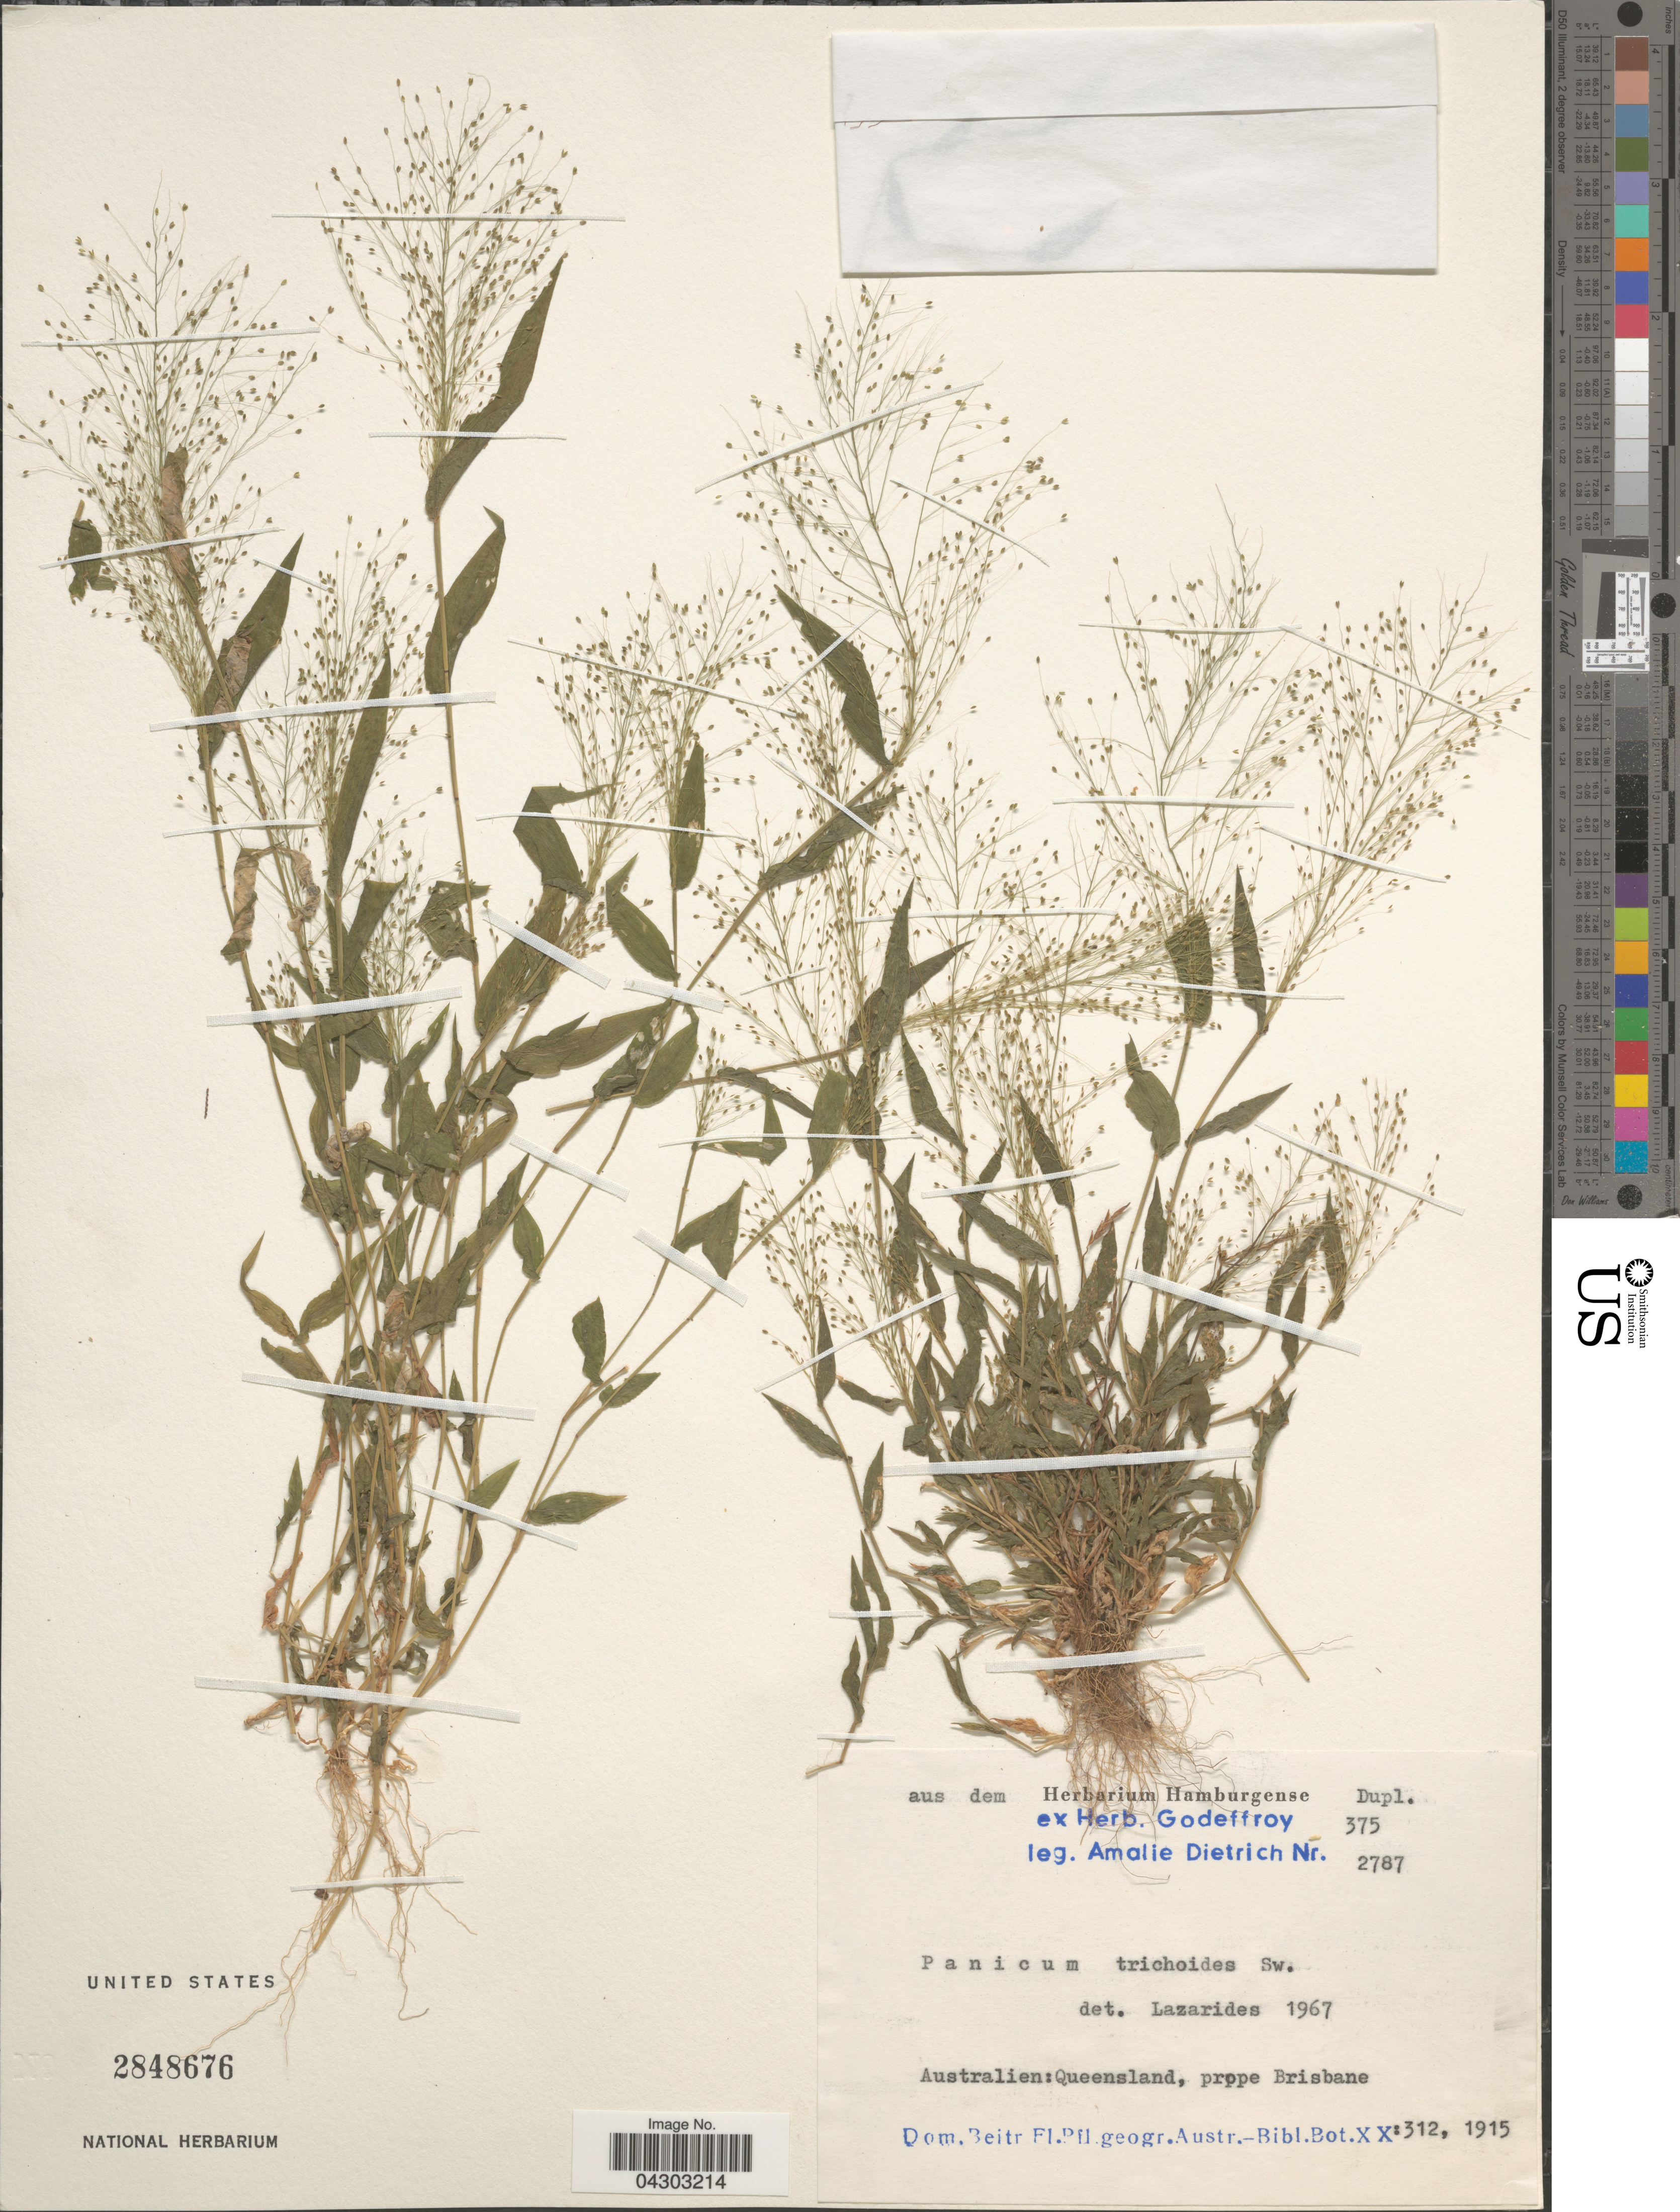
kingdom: Plantae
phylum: Tracheophyta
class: Liliopsida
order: Poales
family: Poaceae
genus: Panicum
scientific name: Panicum trichoides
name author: Sw.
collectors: A. G. Dietrich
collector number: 2787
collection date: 1915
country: Australia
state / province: Queensland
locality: Prope Brisbane.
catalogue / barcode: US 2848676